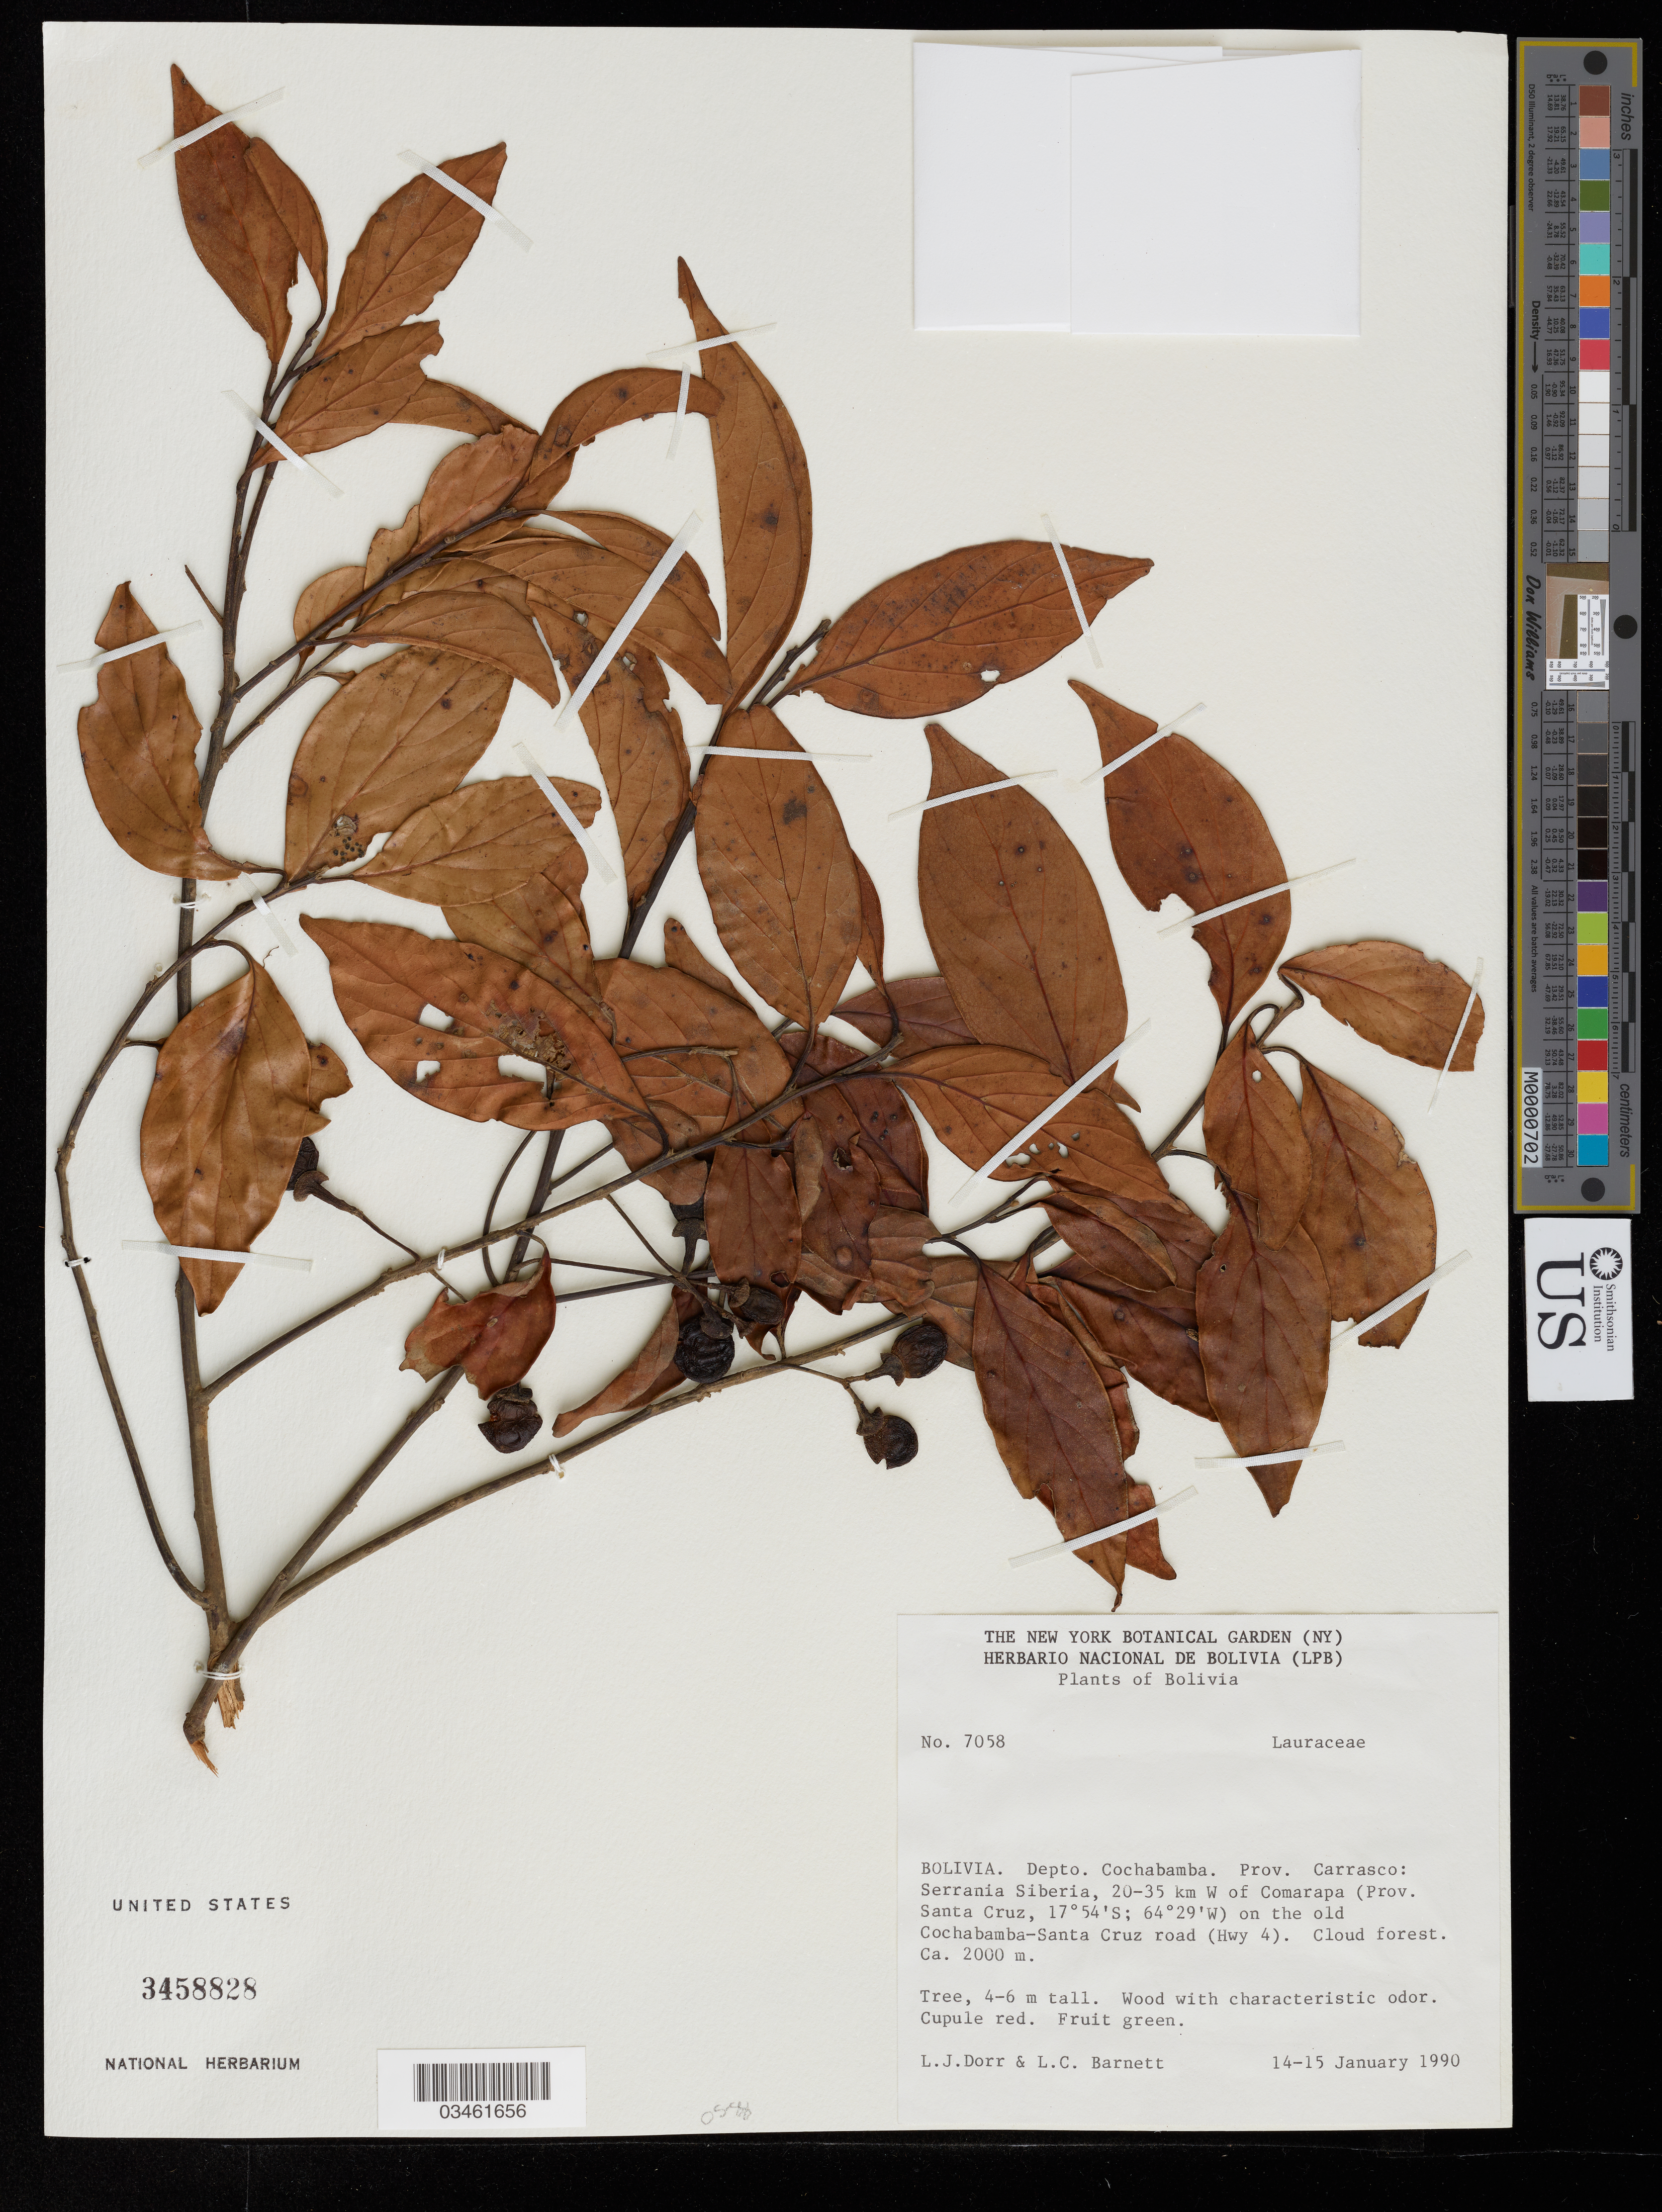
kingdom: Plantae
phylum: Tracheophyta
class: Magnoliopsida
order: Laurales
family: Lauraceae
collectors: L. J. Dorr & L. C. Barnett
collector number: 7058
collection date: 1990-01-14/1990-01-15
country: Bolivia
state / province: Cochabamba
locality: Depto. Cochabamba. Prov. Carrasco: Serrania Siberia, 20-35 km W of Comarapa (Prov. Santa Cruz) on the old Cochabamba-Santa Cruz road (Hwy 4).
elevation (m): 2000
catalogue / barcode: US 3458828